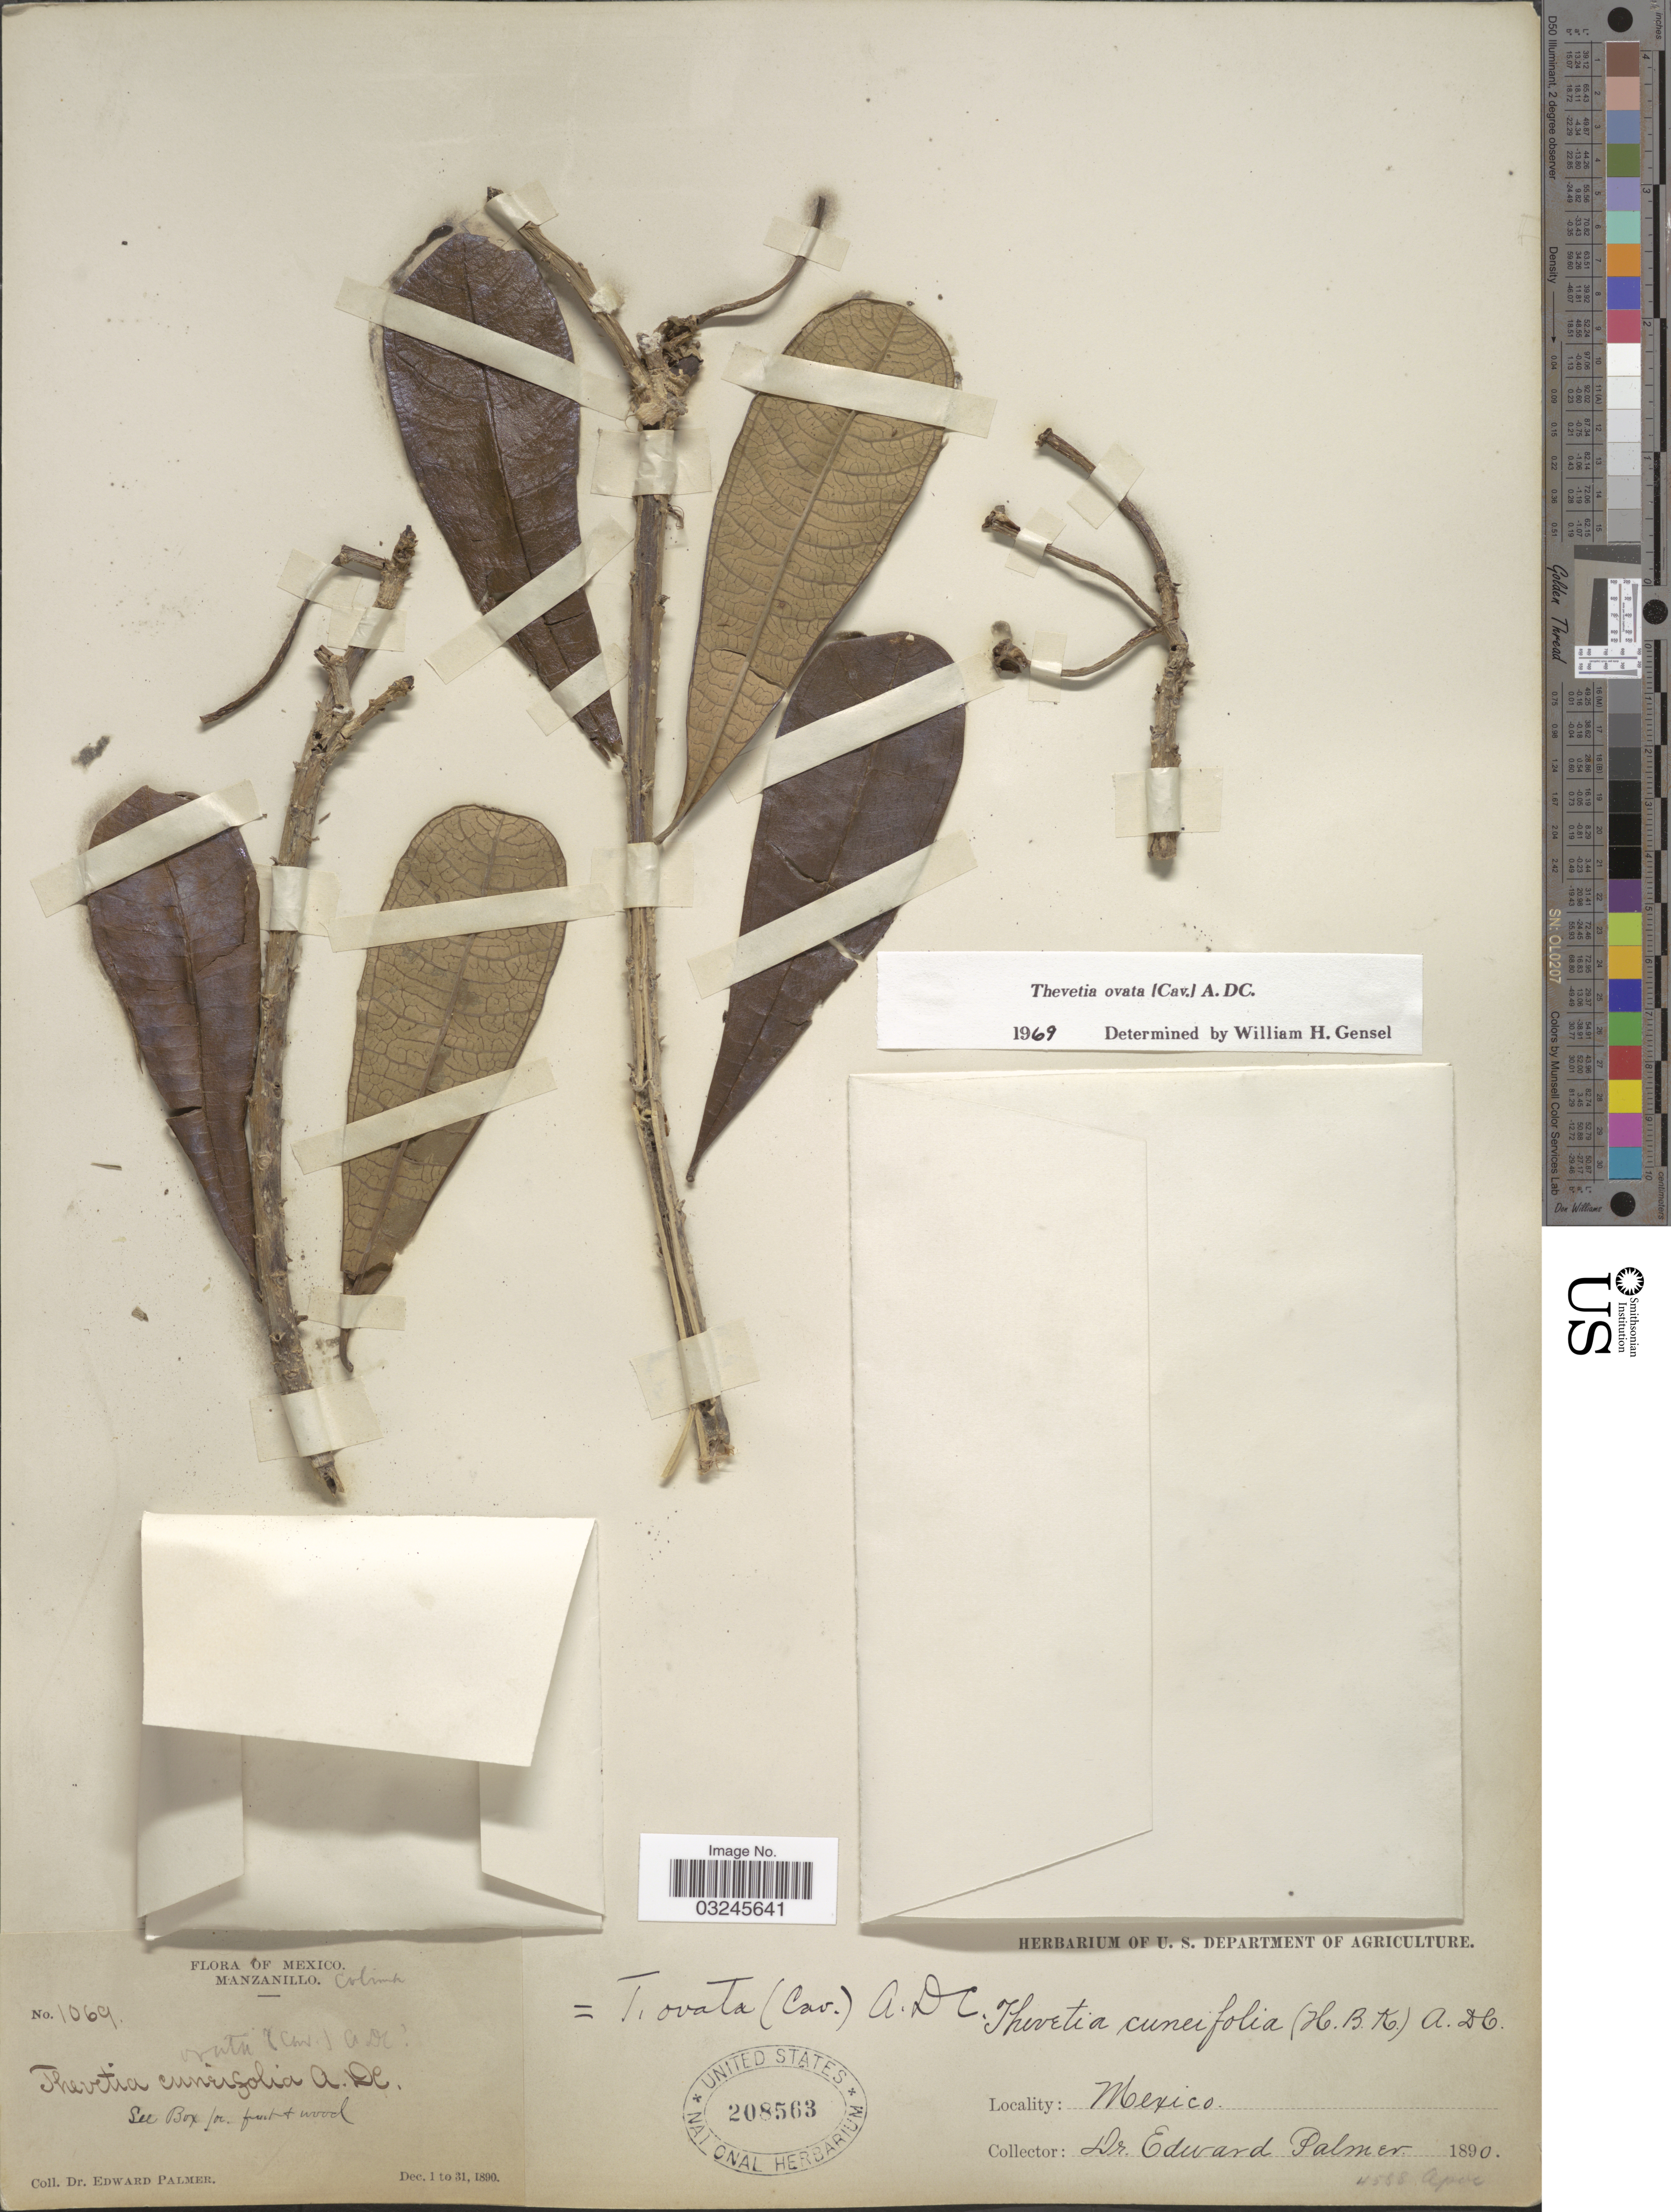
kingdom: Plantae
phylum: Tracheophyta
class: Magnoliopsida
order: Gentianales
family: Apocynaceae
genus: Thevetia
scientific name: Thevetia ovata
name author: (Cav.) A. DC.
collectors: E. Palmer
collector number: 1069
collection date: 1890-12-01/1890-12-31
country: Mexico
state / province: Colima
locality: Manzanillo, Colima.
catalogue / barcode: US 208563